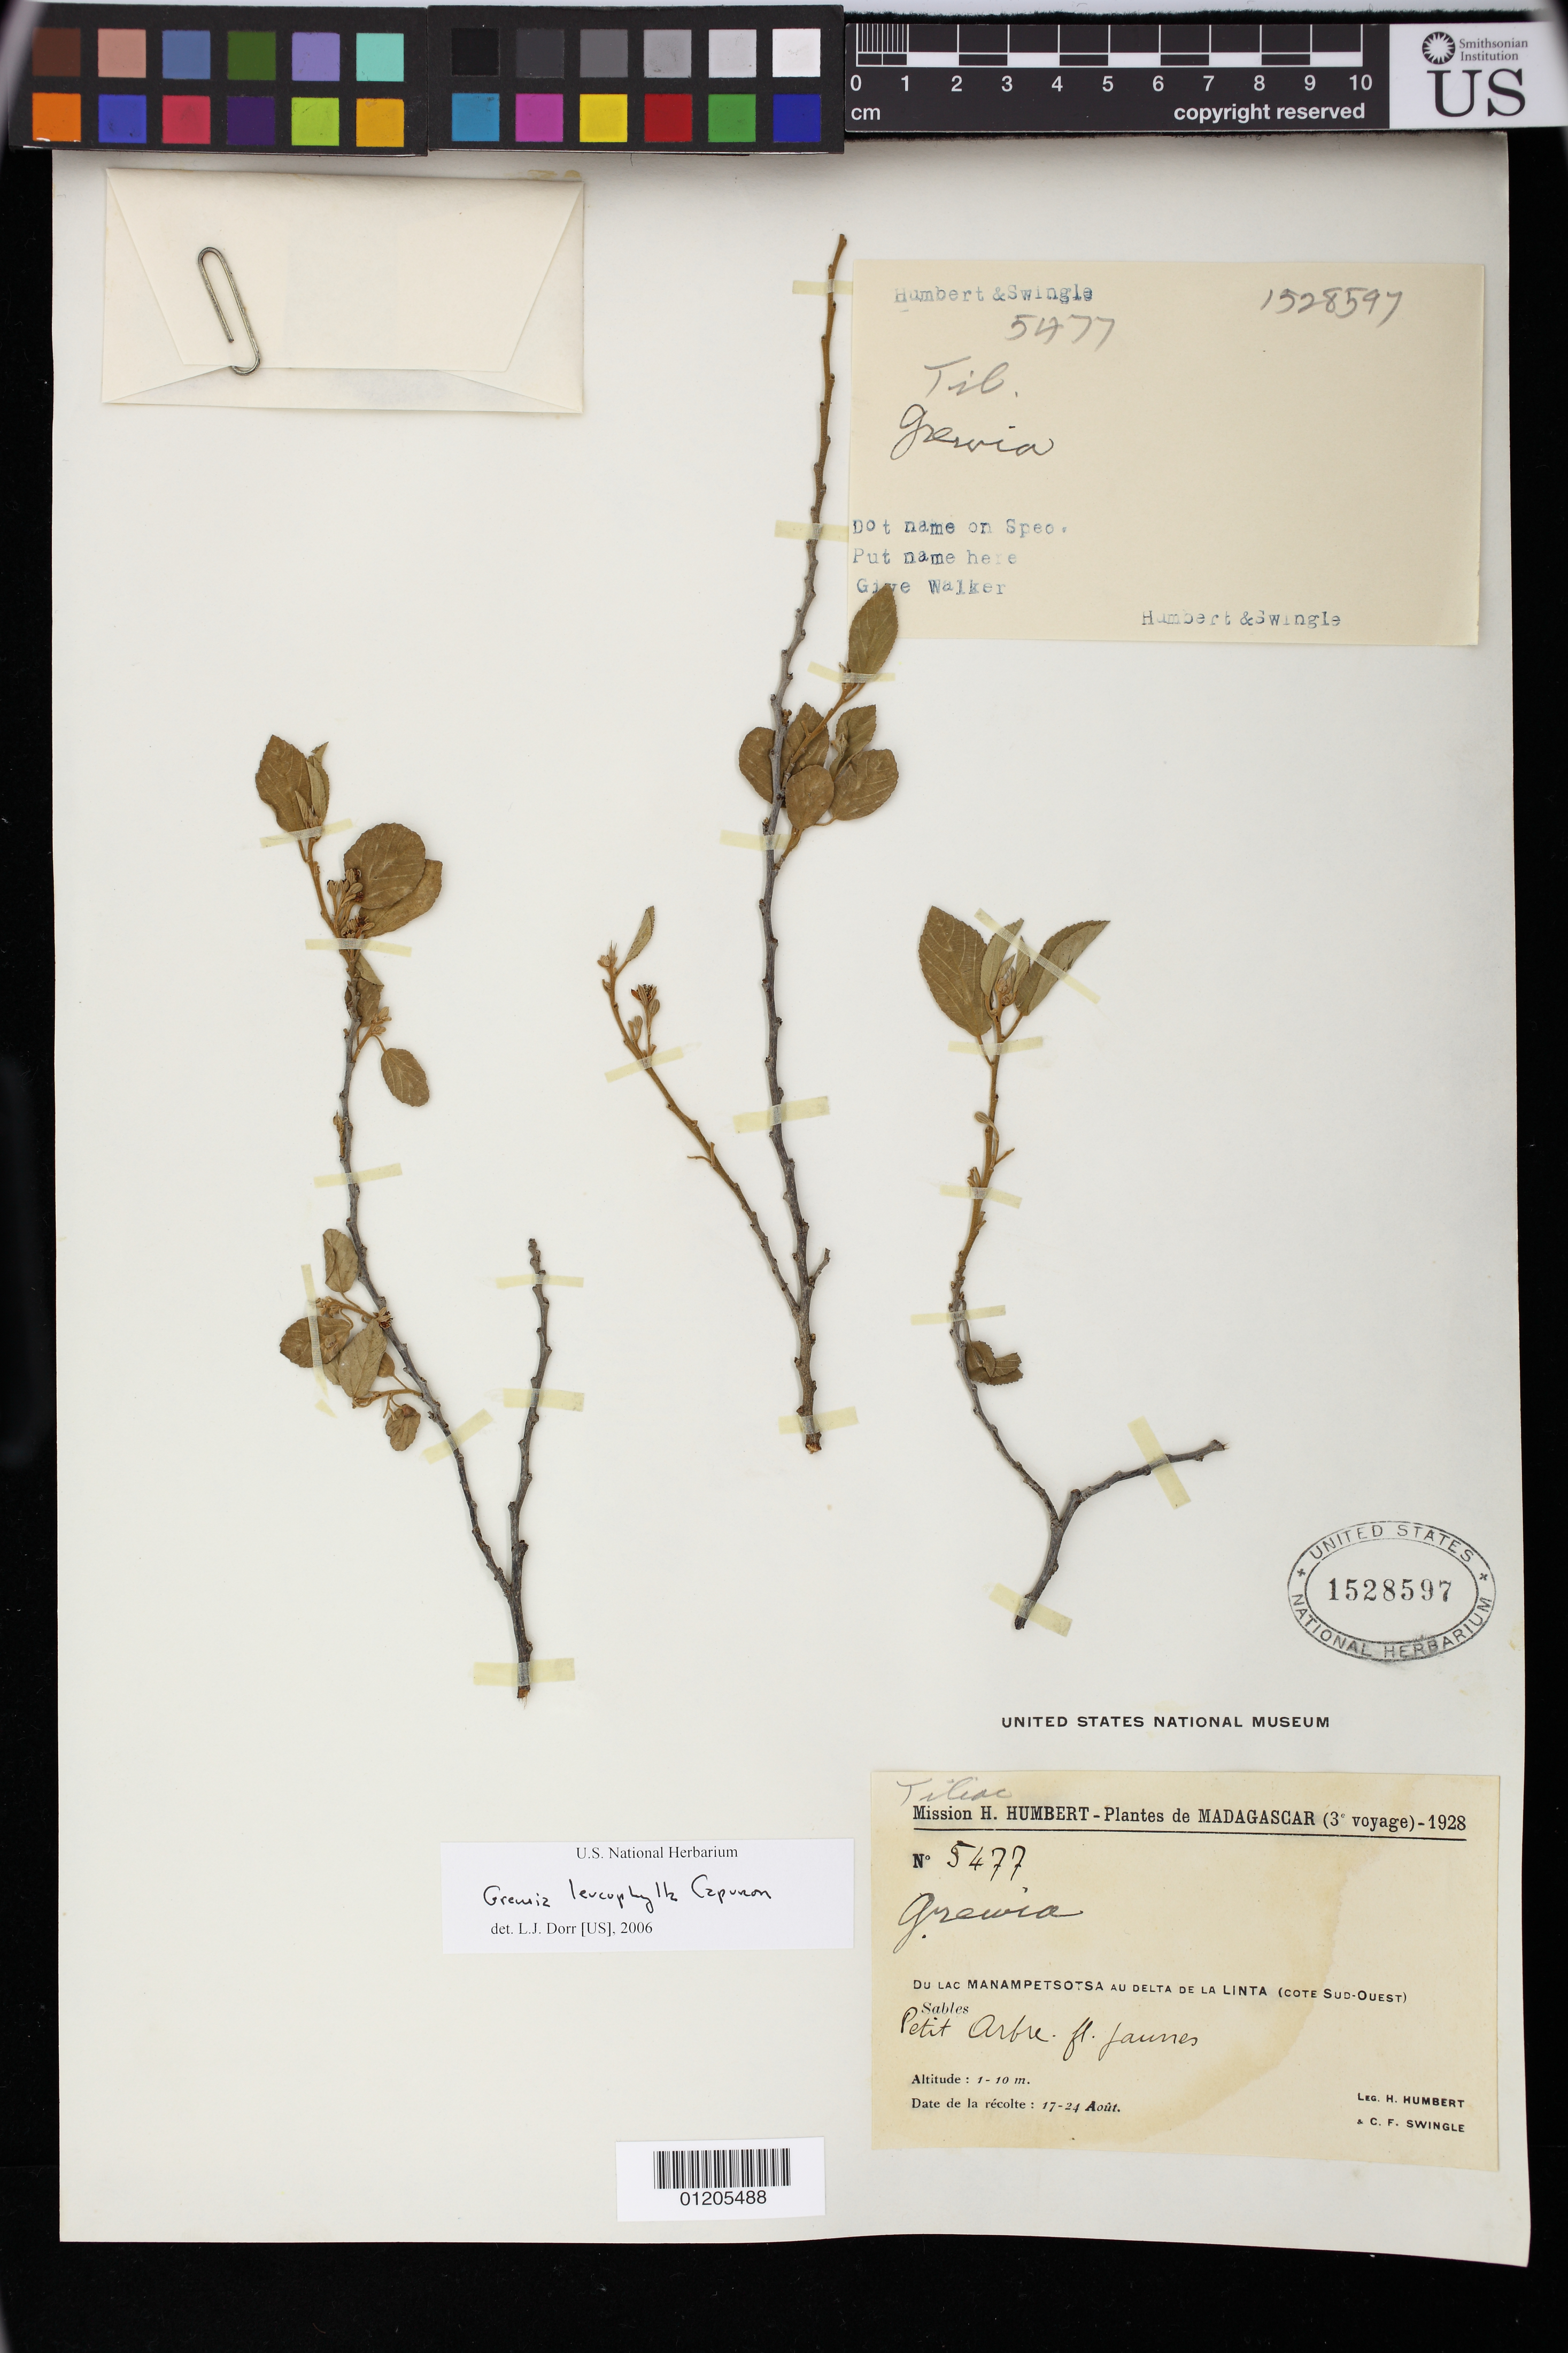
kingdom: Plantae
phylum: Tracheophyta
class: Magnoliopsida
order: Malvales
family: Malvaceae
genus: Grewia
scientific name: Grewia leucophylla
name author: Capuron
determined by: Dorr, Laurence J., Curator (BOT), Smithsonian Institution - National Museum of Natural History (UNITED STATES)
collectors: H. Humbert & C. Swingle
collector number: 5477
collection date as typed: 17 Aug 1928 to 24 Aug 1928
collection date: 1928-08-17/1928-08-24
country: Madagascar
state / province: Atsimo-Andrefana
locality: Du lac Manampetsotsa au delta de la Linta (cote Sud-Ouest). Sables.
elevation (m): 1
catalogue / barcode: US 1528597